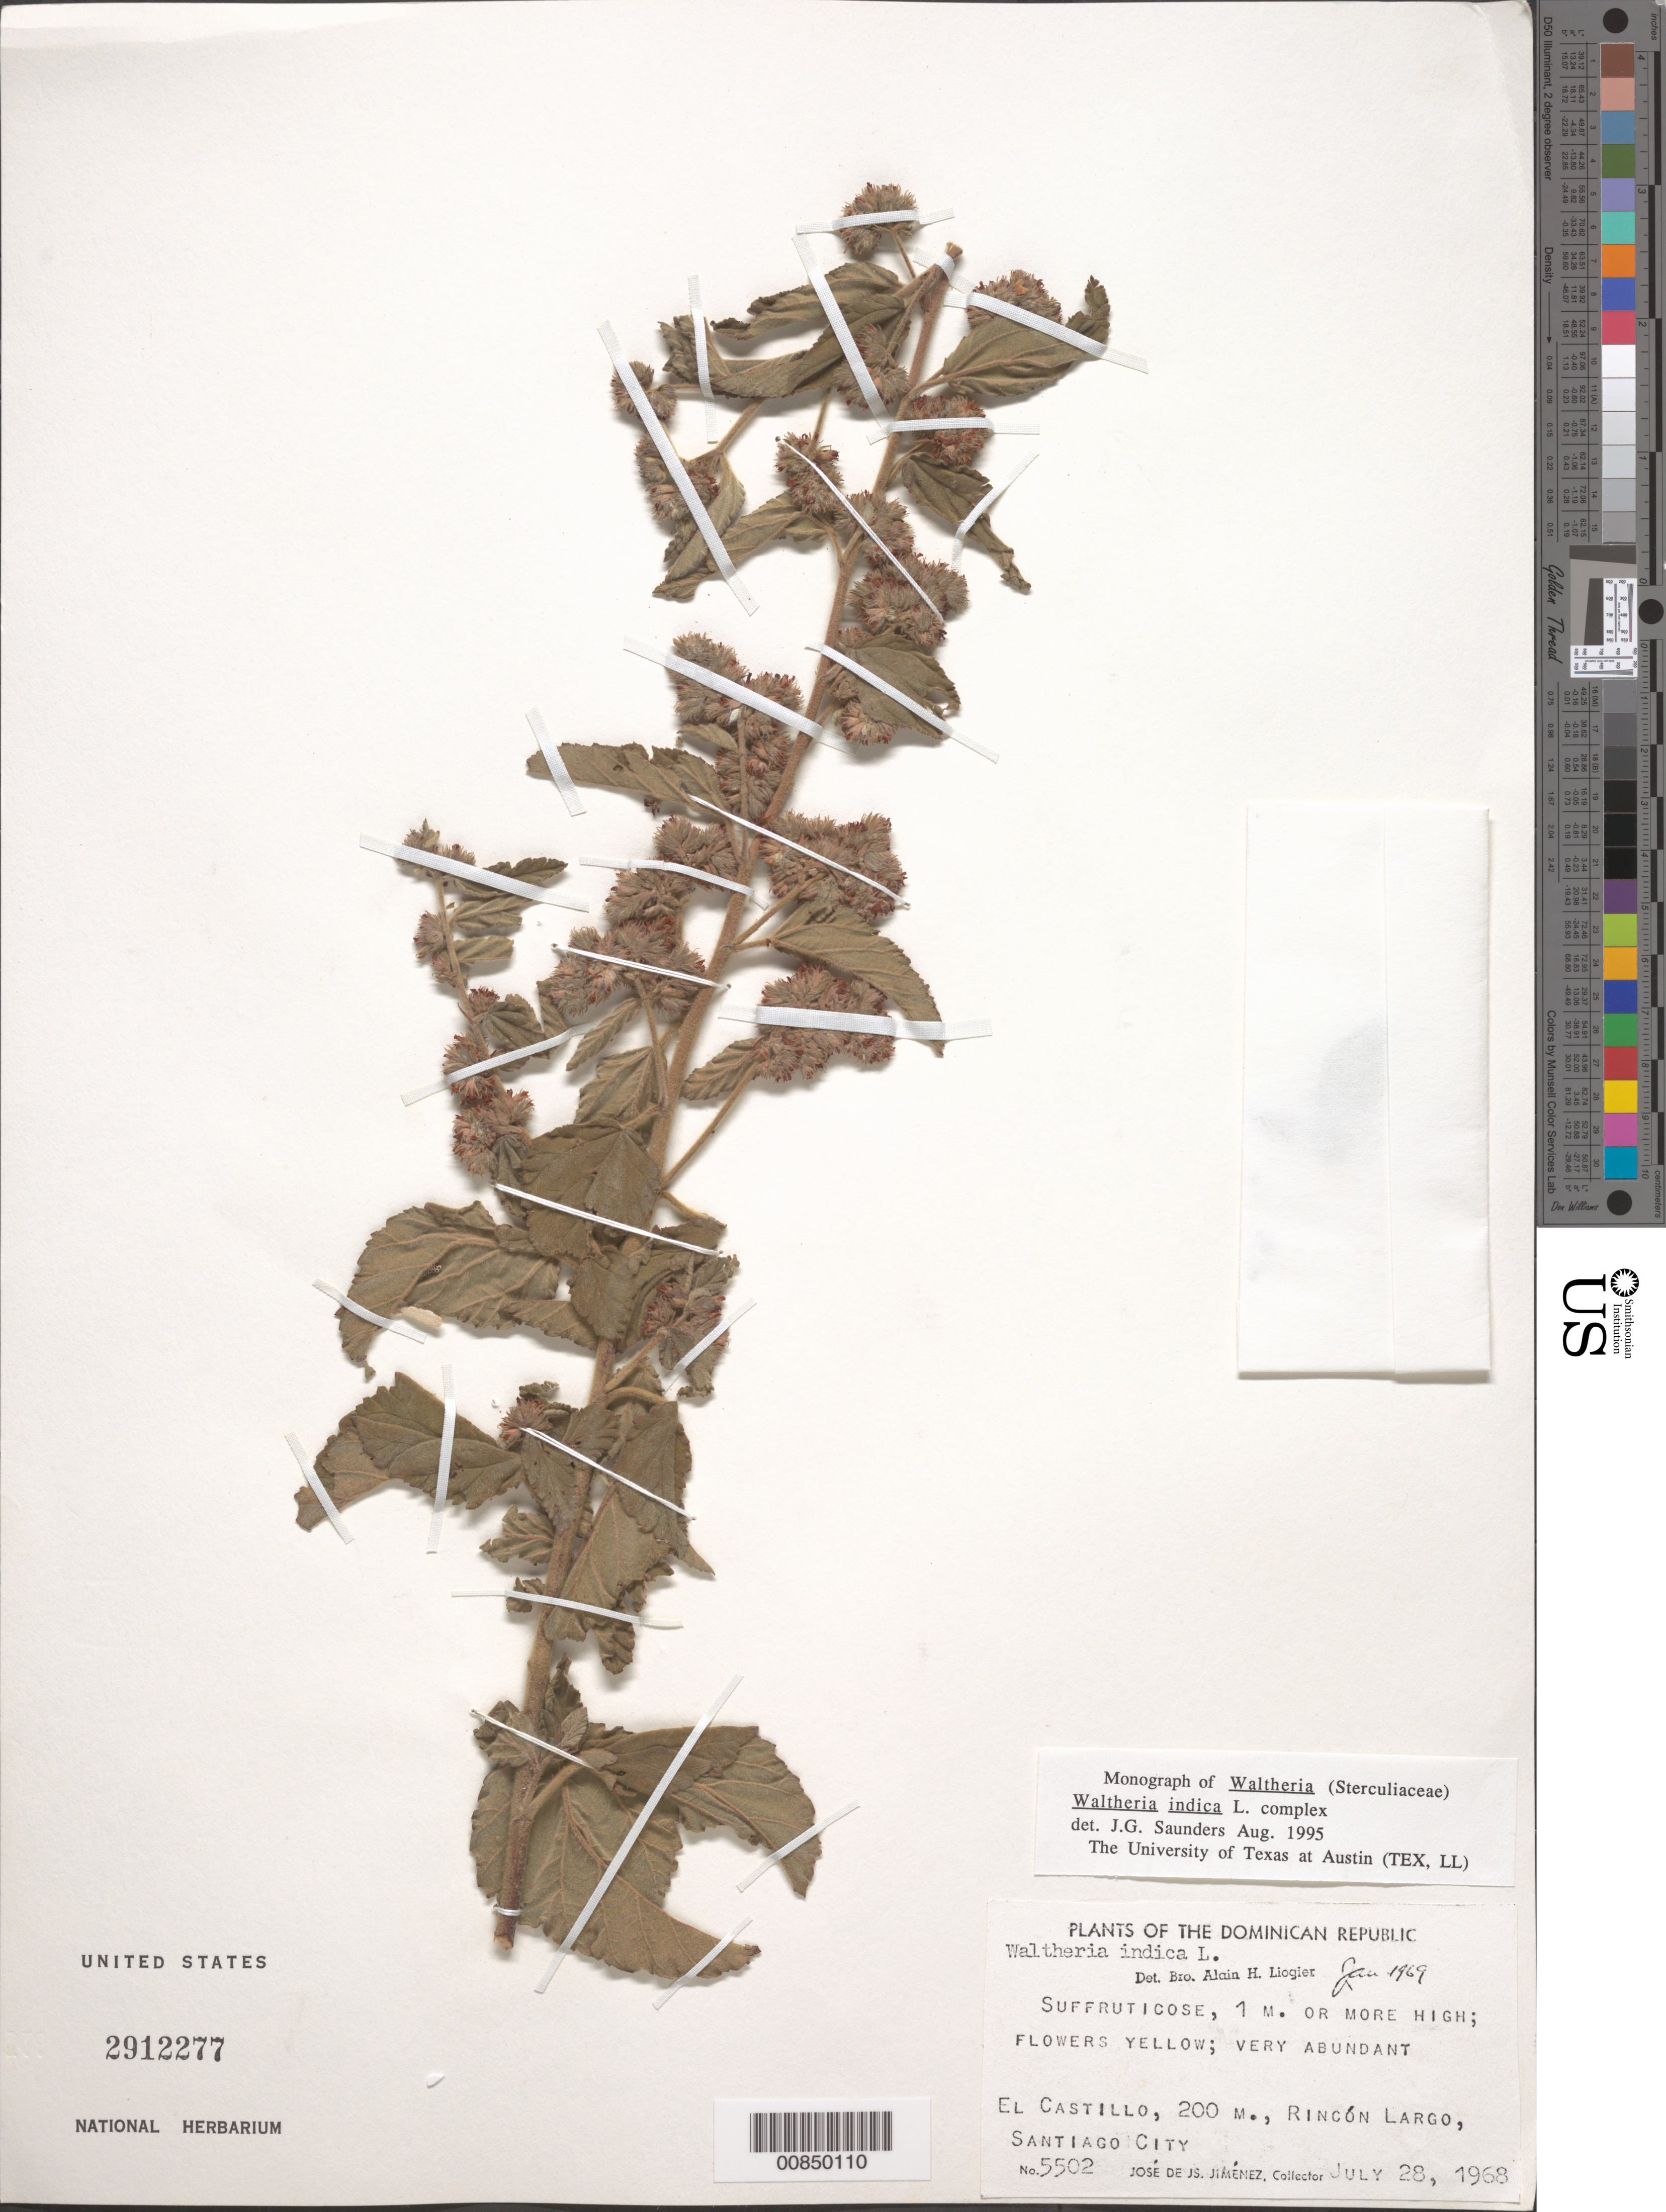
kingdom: Plantae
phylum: Tracheophyta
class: Magnoliopsida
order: Malvales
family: Malvaceae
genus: Waltheria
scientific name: Waltheria indica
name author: L.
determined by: Saunders, J. G.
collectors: J. J. Jiménez Almonte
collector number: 5502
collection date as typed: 28 Jul 1968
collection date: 1968-07-28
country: Dominican Republic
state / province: Santiago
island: Hispaniola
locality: El Castillo, Rincón Largo, Santiago City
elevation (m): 200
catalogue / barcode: US 2912277